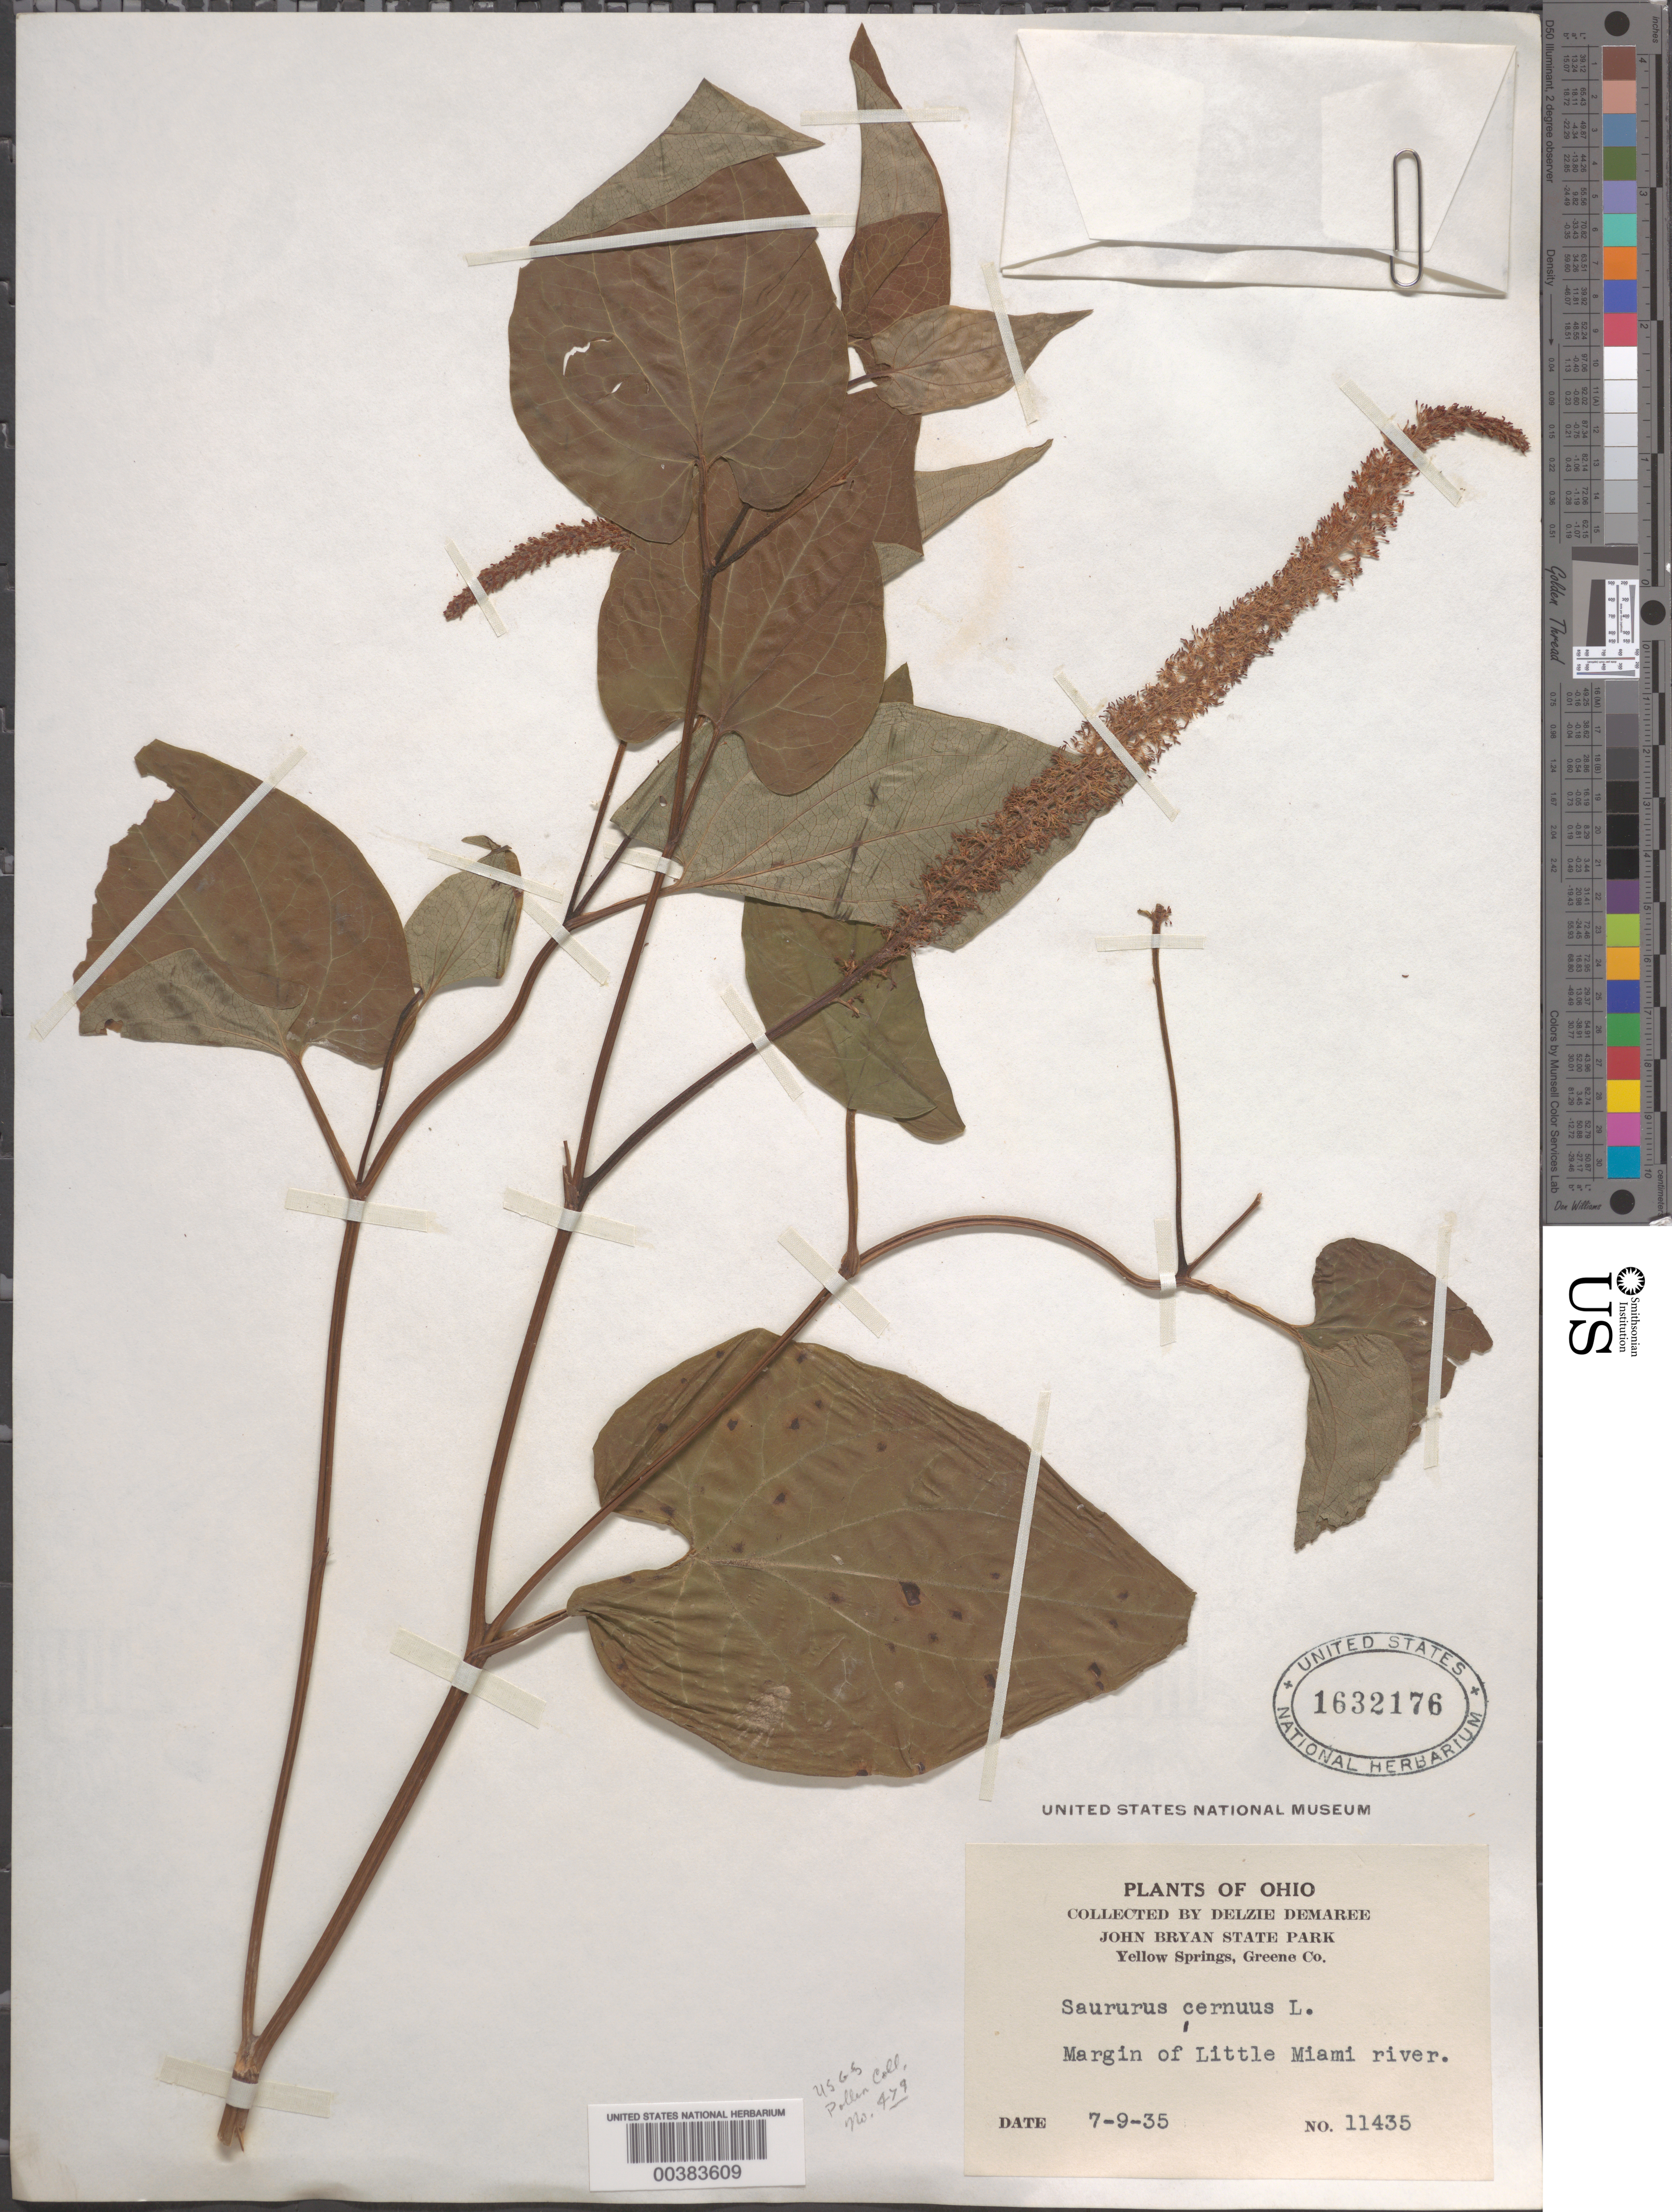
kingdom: Plantae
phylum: Tracheophyta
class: Magnoliopsida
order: Piperales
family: Saururaceae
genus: Saururus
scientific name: Saururus cernuus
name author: L.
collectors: D. Demaree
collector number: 11435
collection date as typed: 07 Sep 1935 or 09 Jul 1935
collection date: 1935-07-09 or 1935-09-07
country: United States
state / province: Ohio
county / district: Greene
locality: John bryan state park, yellow springs, little miami river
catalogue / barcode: US 1632176